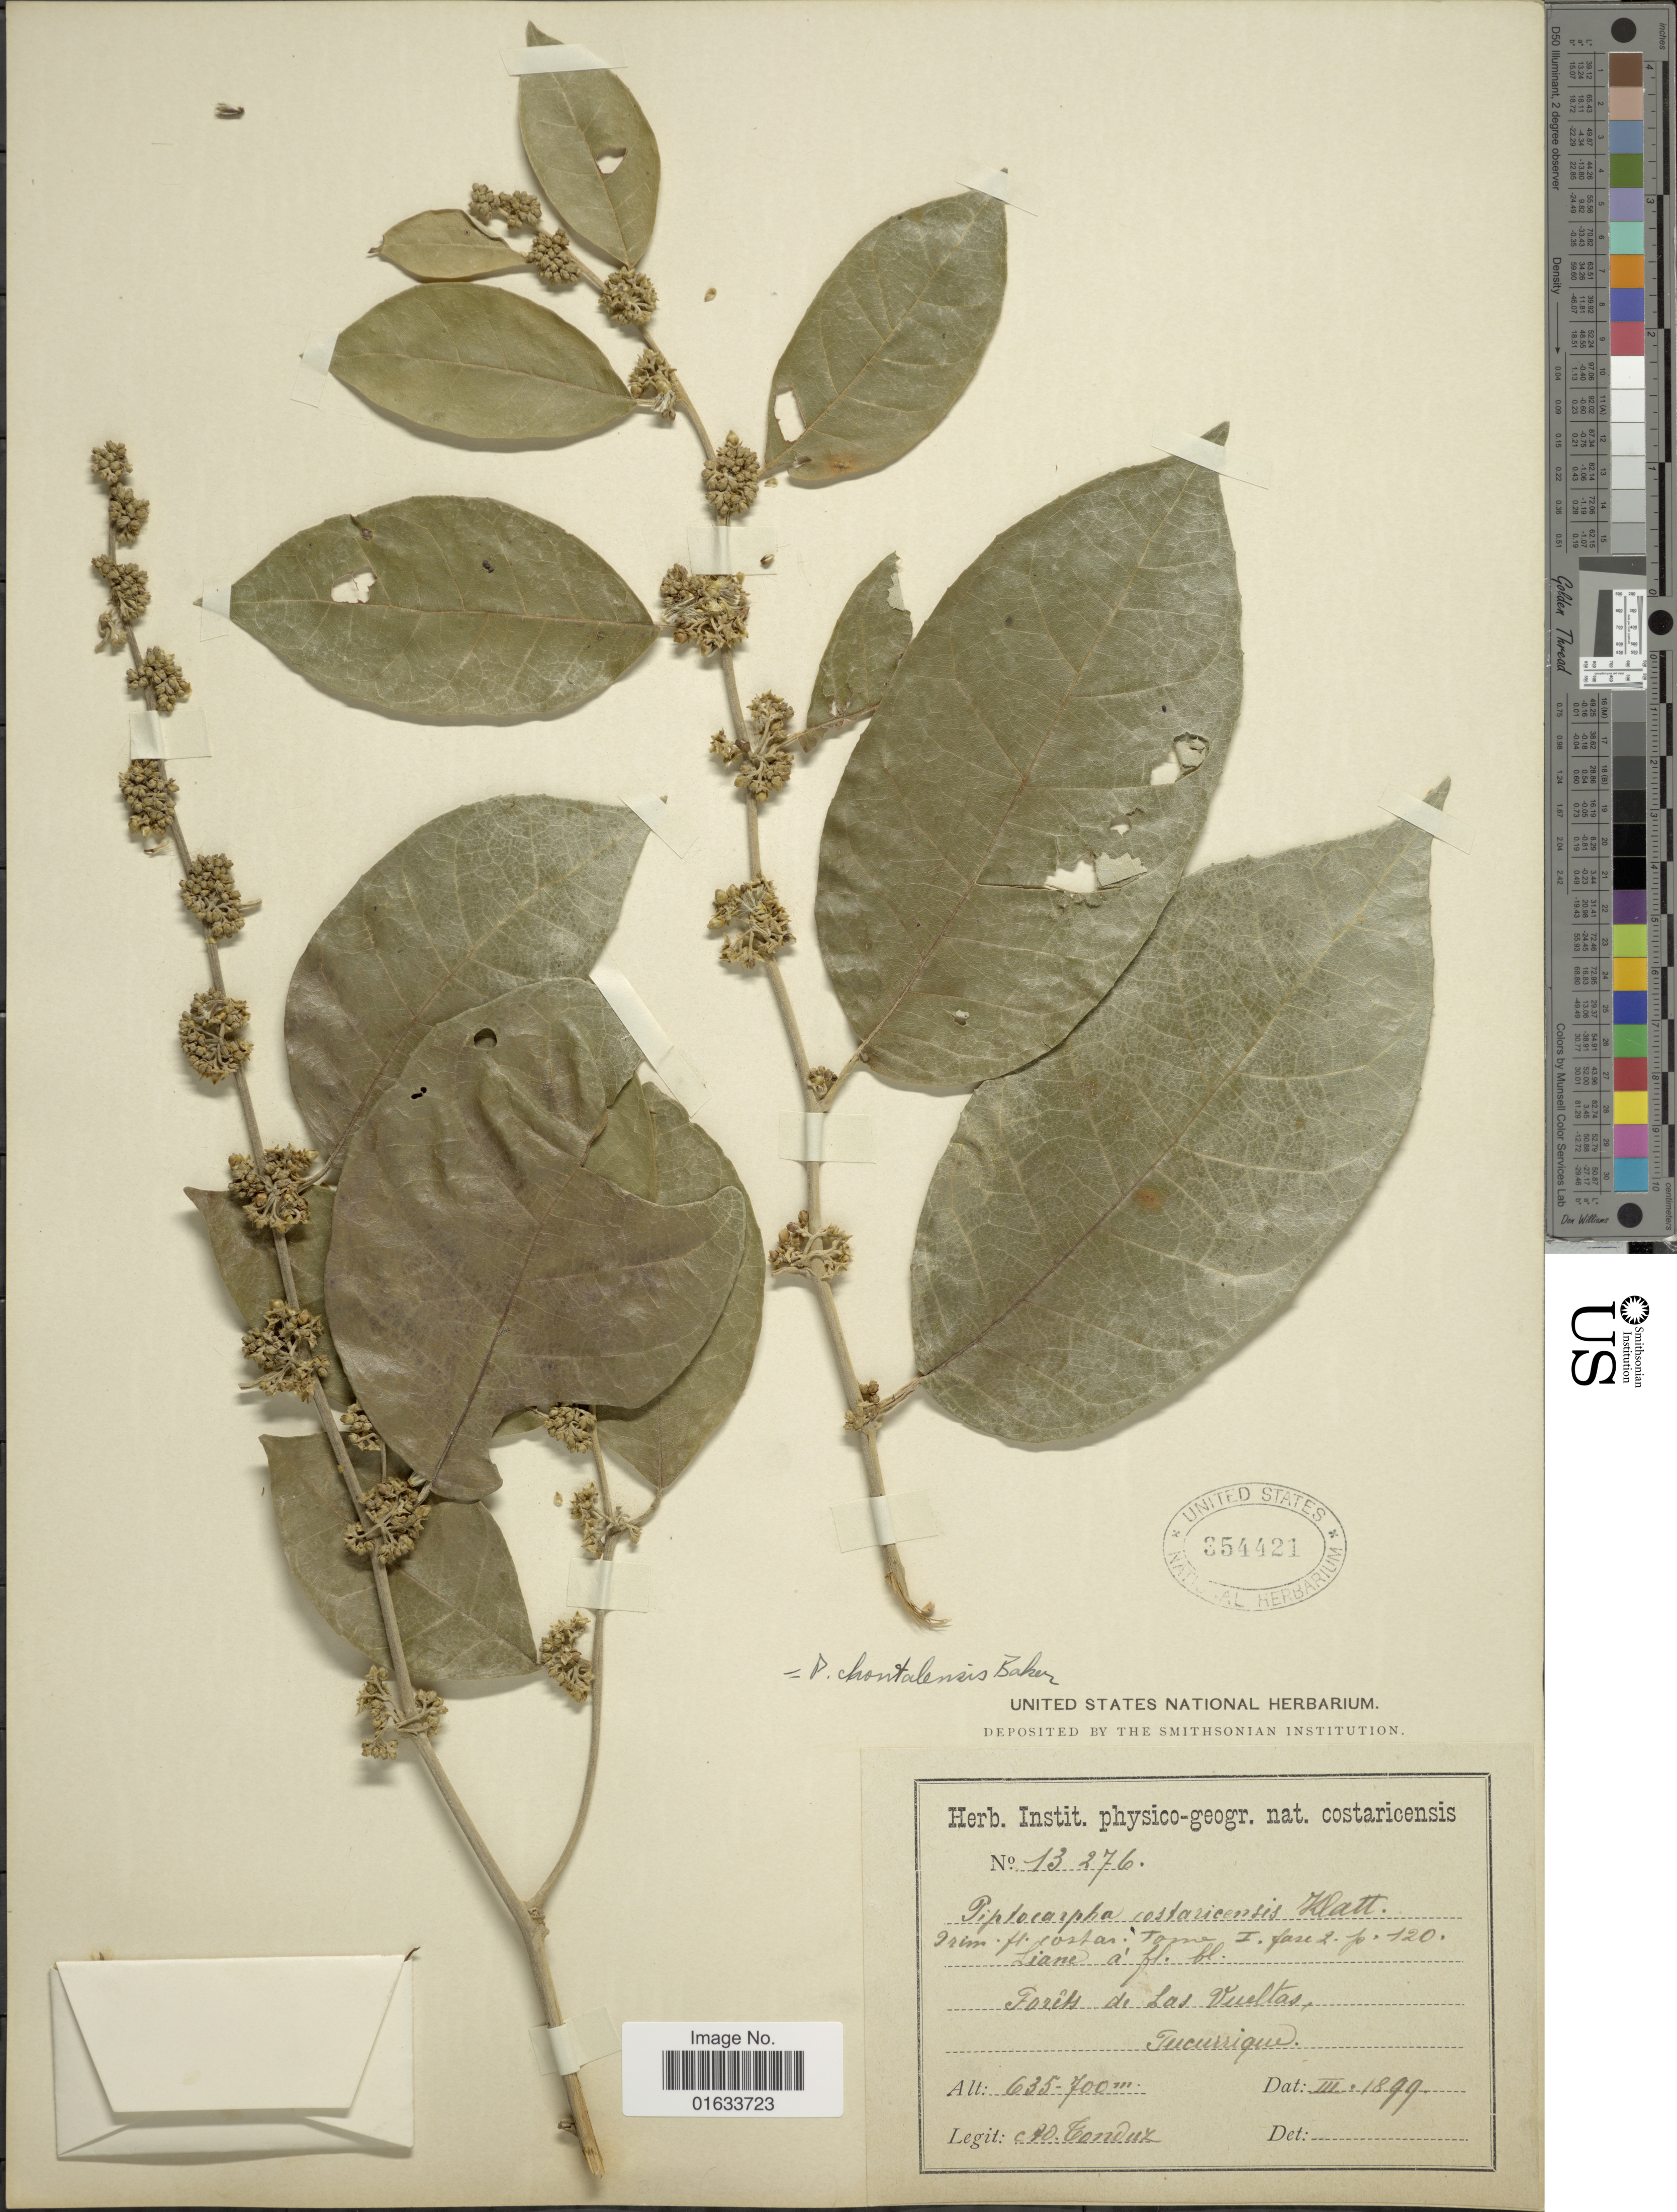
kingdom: Plantae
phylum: Tracheophyta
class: Magnoliopsida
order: Asterales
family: Asteraceae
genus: Piptocarpha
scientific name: Piptocarpha poeppigiana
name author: (DC.) Baker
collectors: A. Tonduz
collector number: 13276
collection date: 1899-03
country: Costa Rica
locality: Forêts de Las Vueltas, Tucurrique.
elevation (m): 635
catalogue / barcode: US 354421